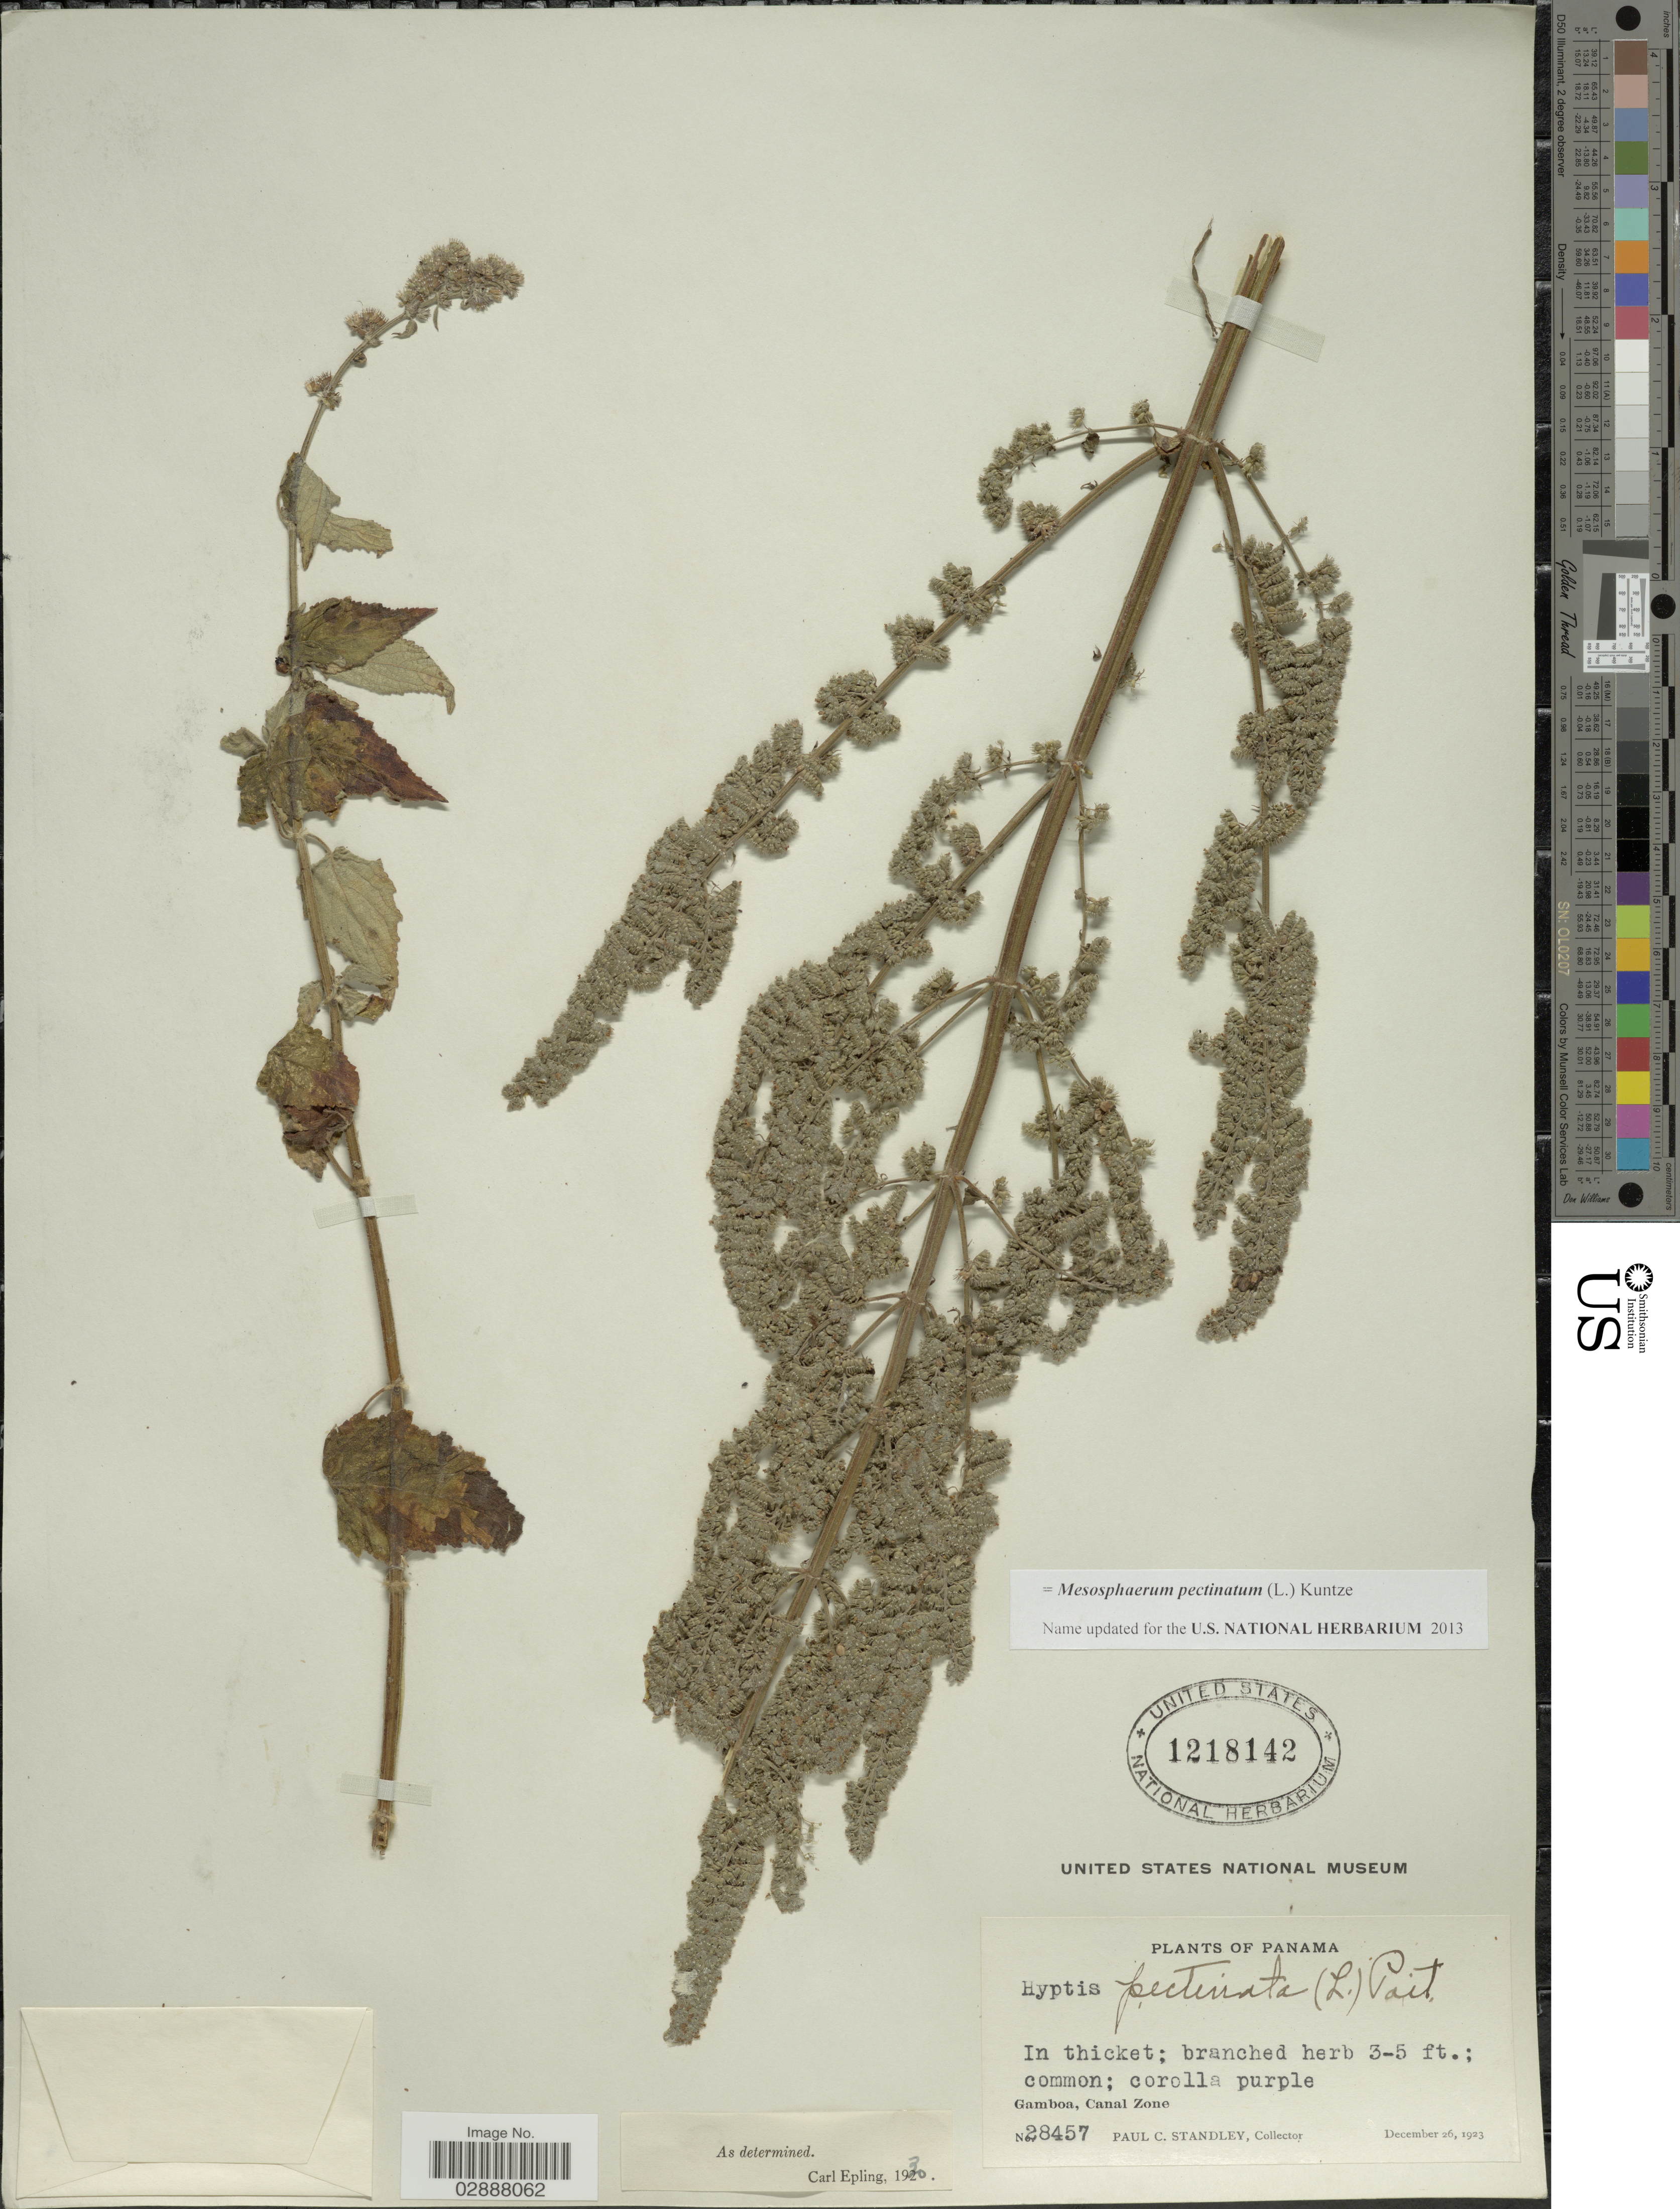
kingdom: Plantae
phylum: Tracheophyta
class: Magnoliopsida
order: Lamiales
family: Lamiaceae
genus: Mesosphaerum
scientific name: Mesosphaerum pectinatum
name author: (L.) Kuntze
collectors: P. C. Standley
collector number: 28457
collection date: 1923-12-26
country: Panama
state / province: Colón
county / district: Canal Zone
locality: Gamboa, Canal Zone.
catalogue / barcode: US 1218142